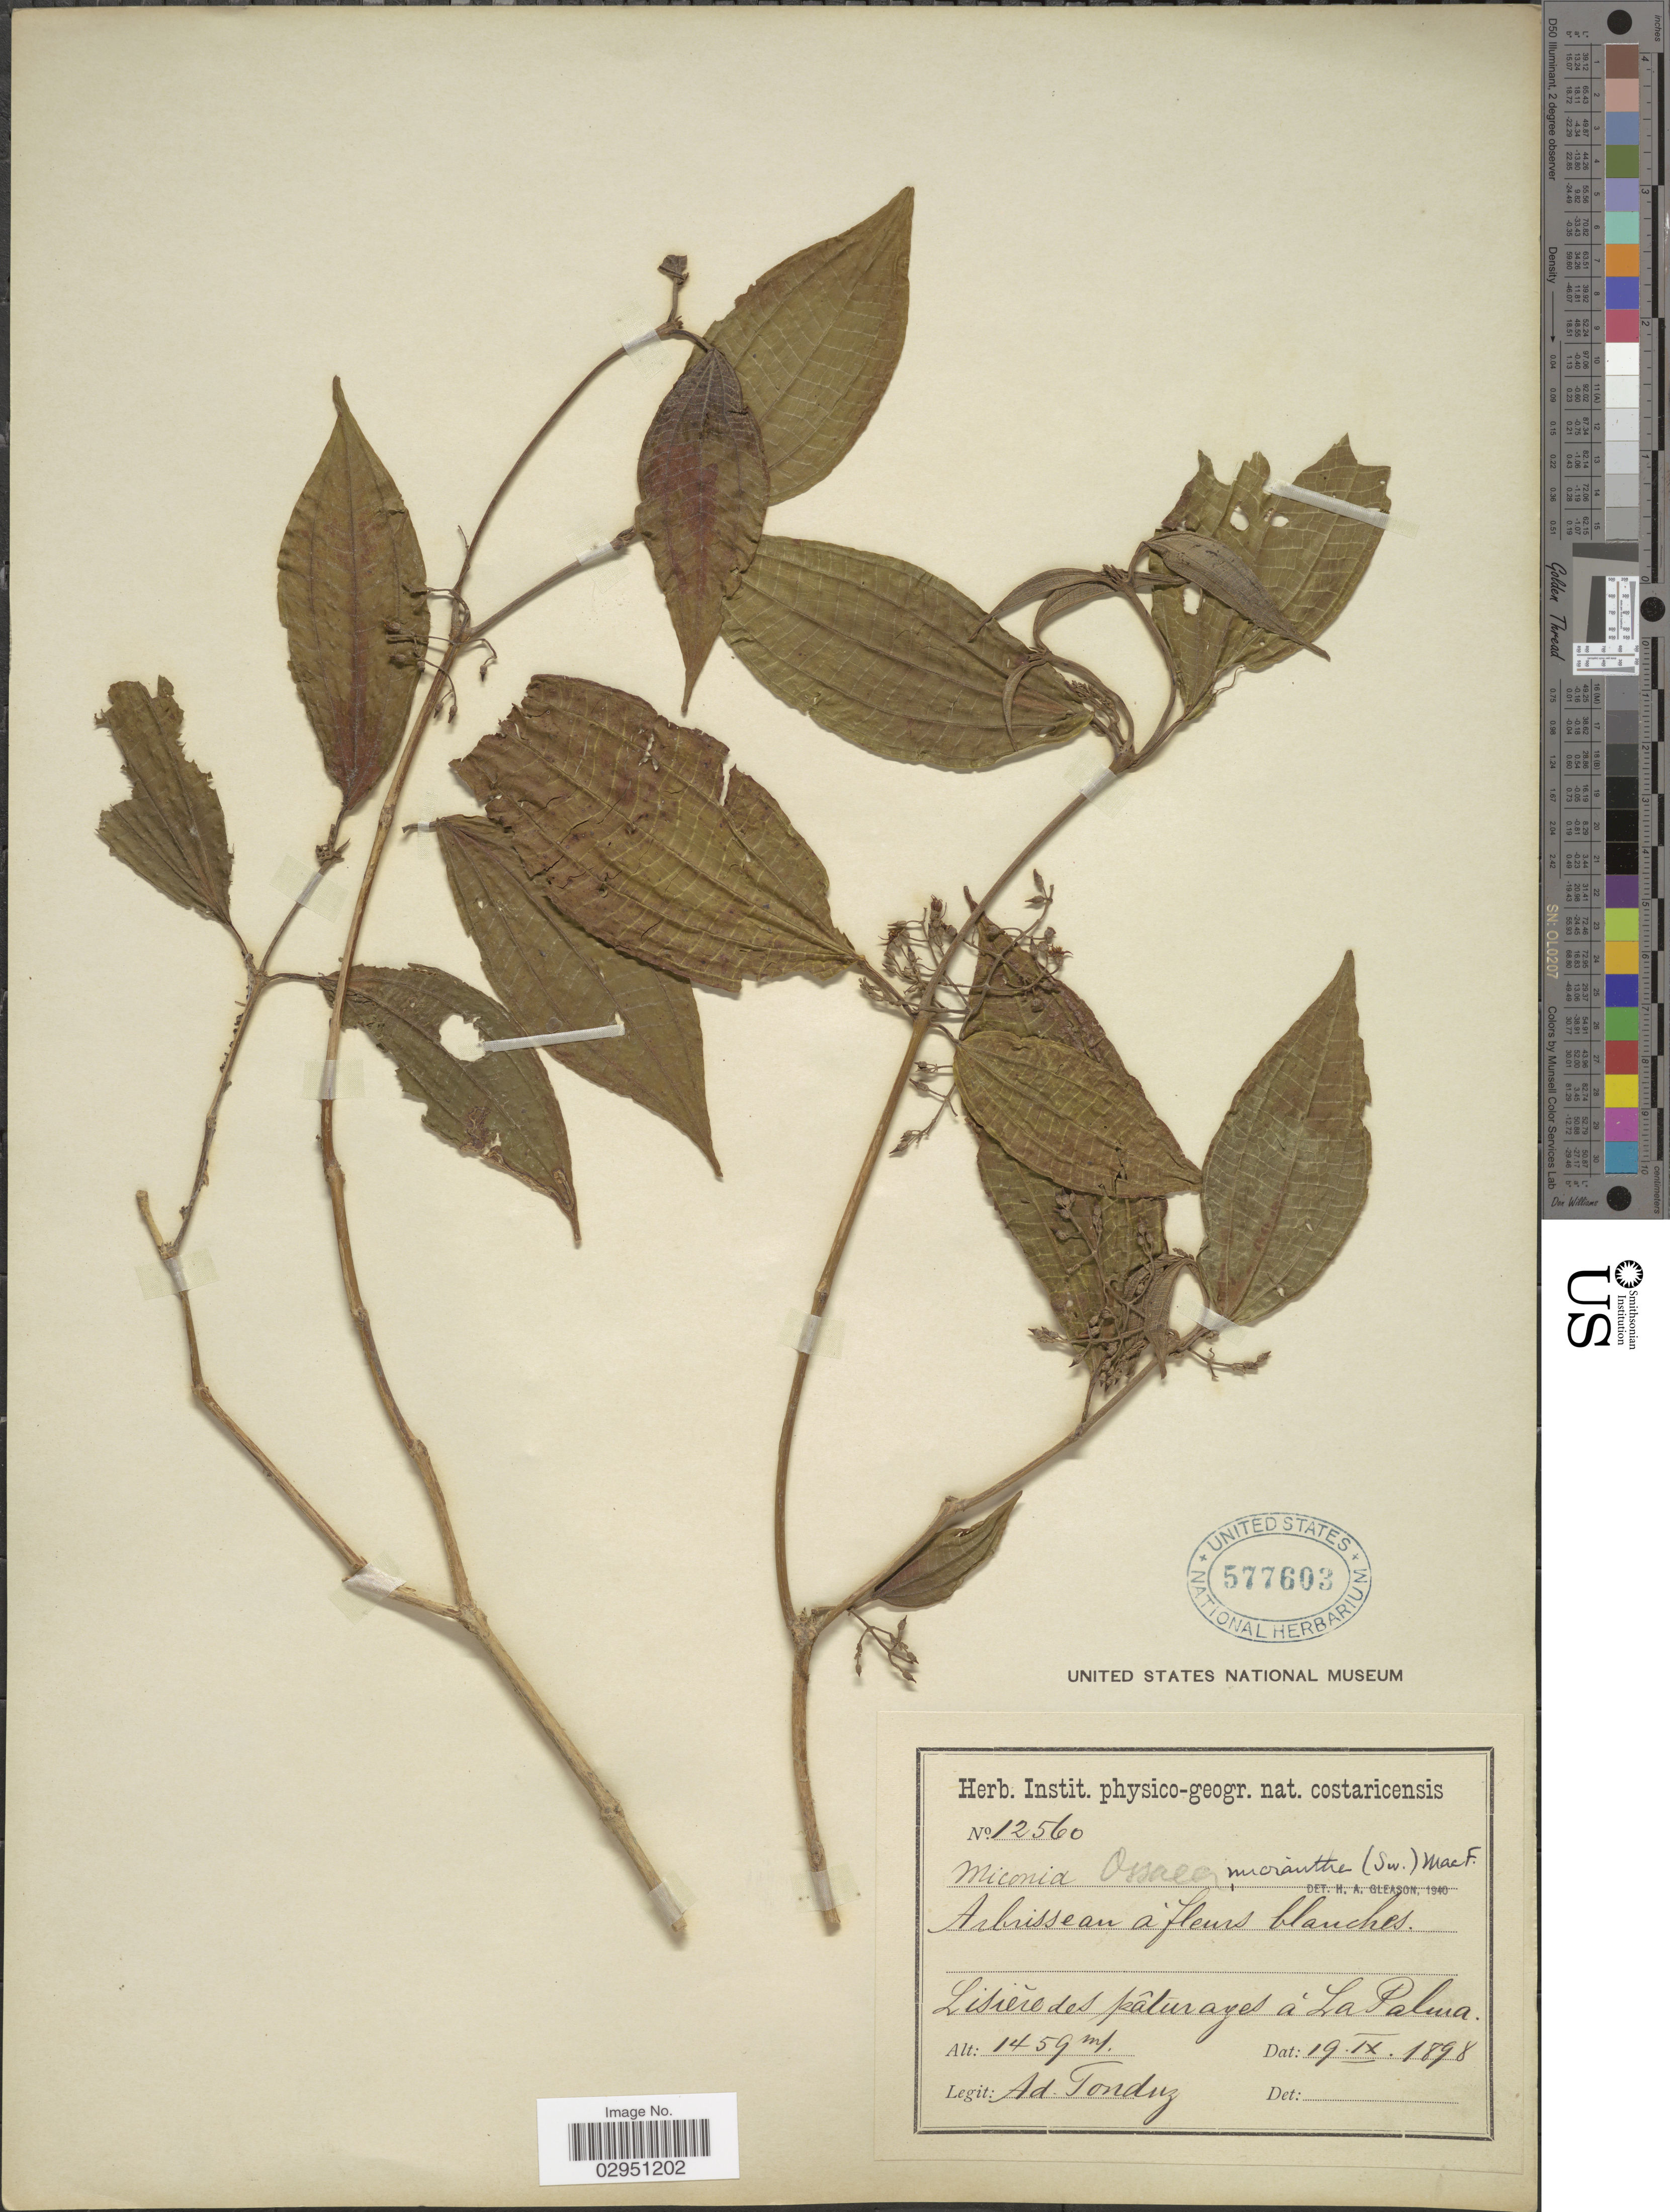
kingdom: Plantae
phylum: Tracheophyta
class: Magnoliopsida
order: Myrtales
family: Melastomataceae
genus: Ossaea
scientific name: Ossaea micrantha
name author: (Sw.) Macfad. ex Cogn.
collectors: A. Tonduz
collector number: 12560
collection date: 1898-09-19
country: Costa Rica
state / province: Puntarenas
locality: Lisière des pâturages à La Palma.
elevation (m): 1459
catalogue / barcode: US 577603